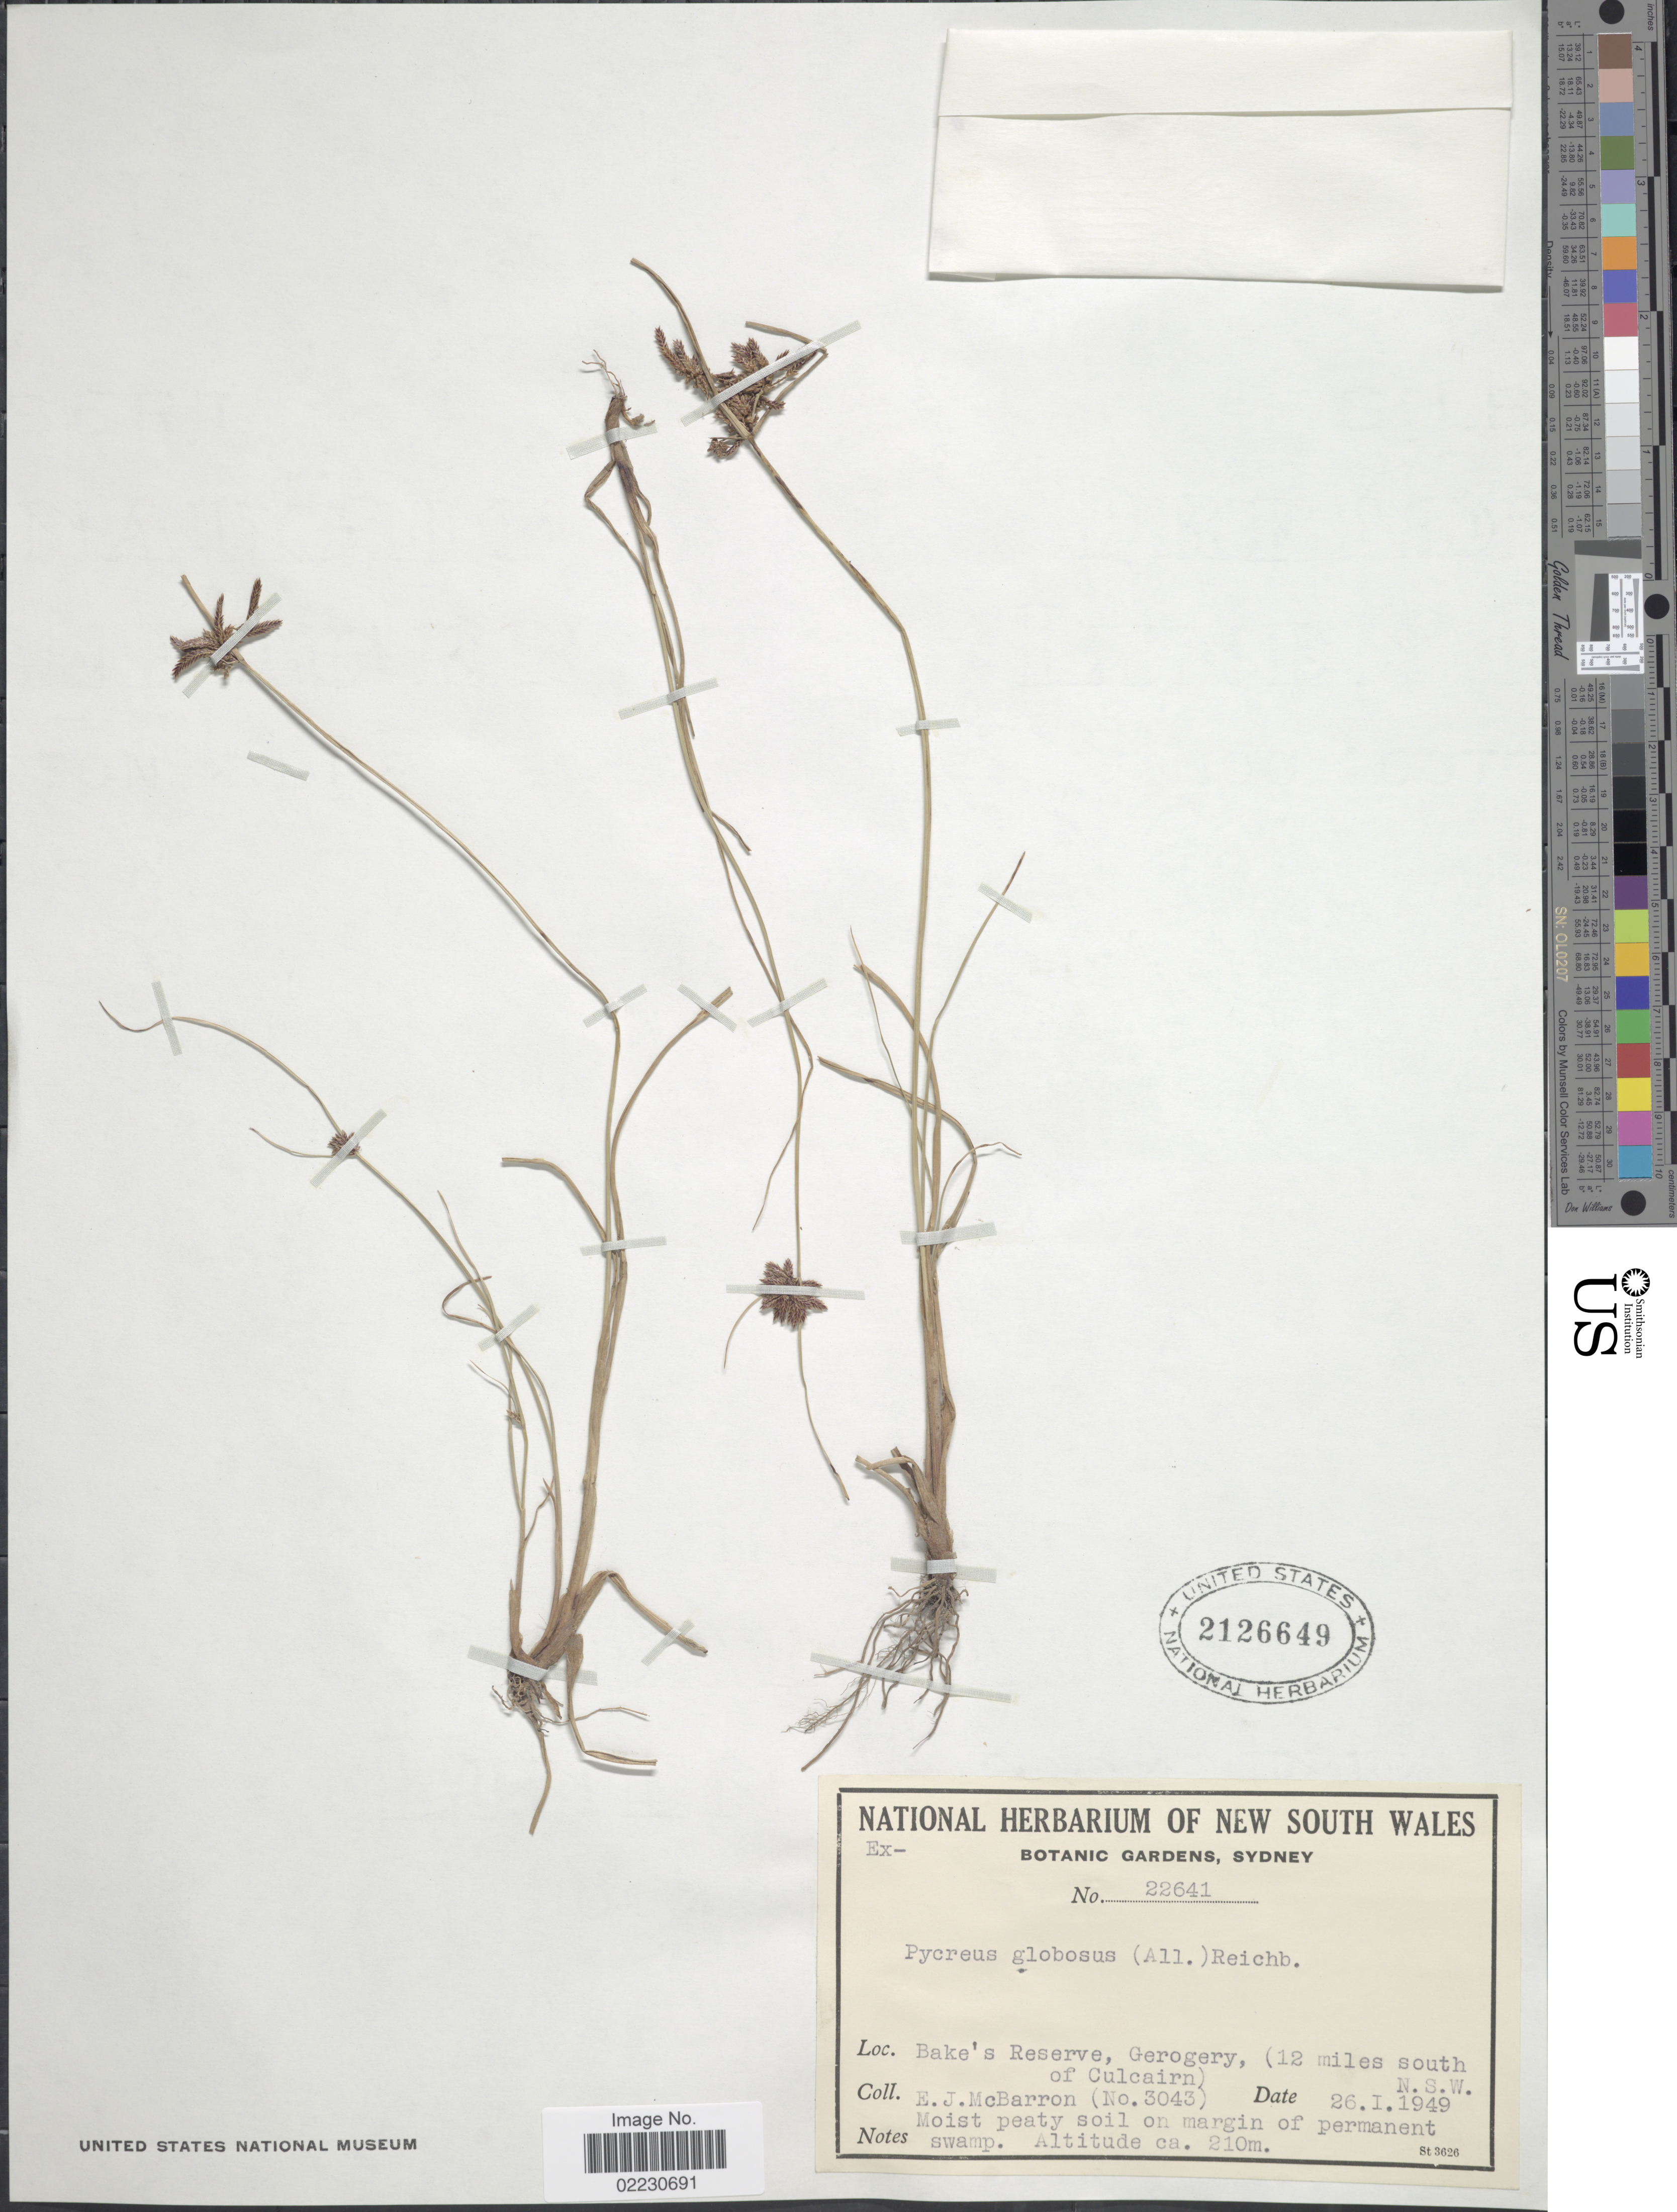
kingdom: Plantae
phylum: Tracheophyta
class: Liliopsida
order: Poales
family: Cyperaceae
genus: Cyperus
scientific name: Cyperus flavidus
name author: Retz.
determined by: Strong, Mark T., (BOT), Smithsonian Institution - National Museum of Natural History (UNITED STATES)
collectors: E. McBarron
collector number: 3043/22641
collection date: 1949-01-26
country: Australia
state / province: New South Wales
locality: Bake's Reserve, Gerogery, (12 miles south of Culcairn). N.S.W.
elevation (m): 210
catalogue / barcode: US 2126649